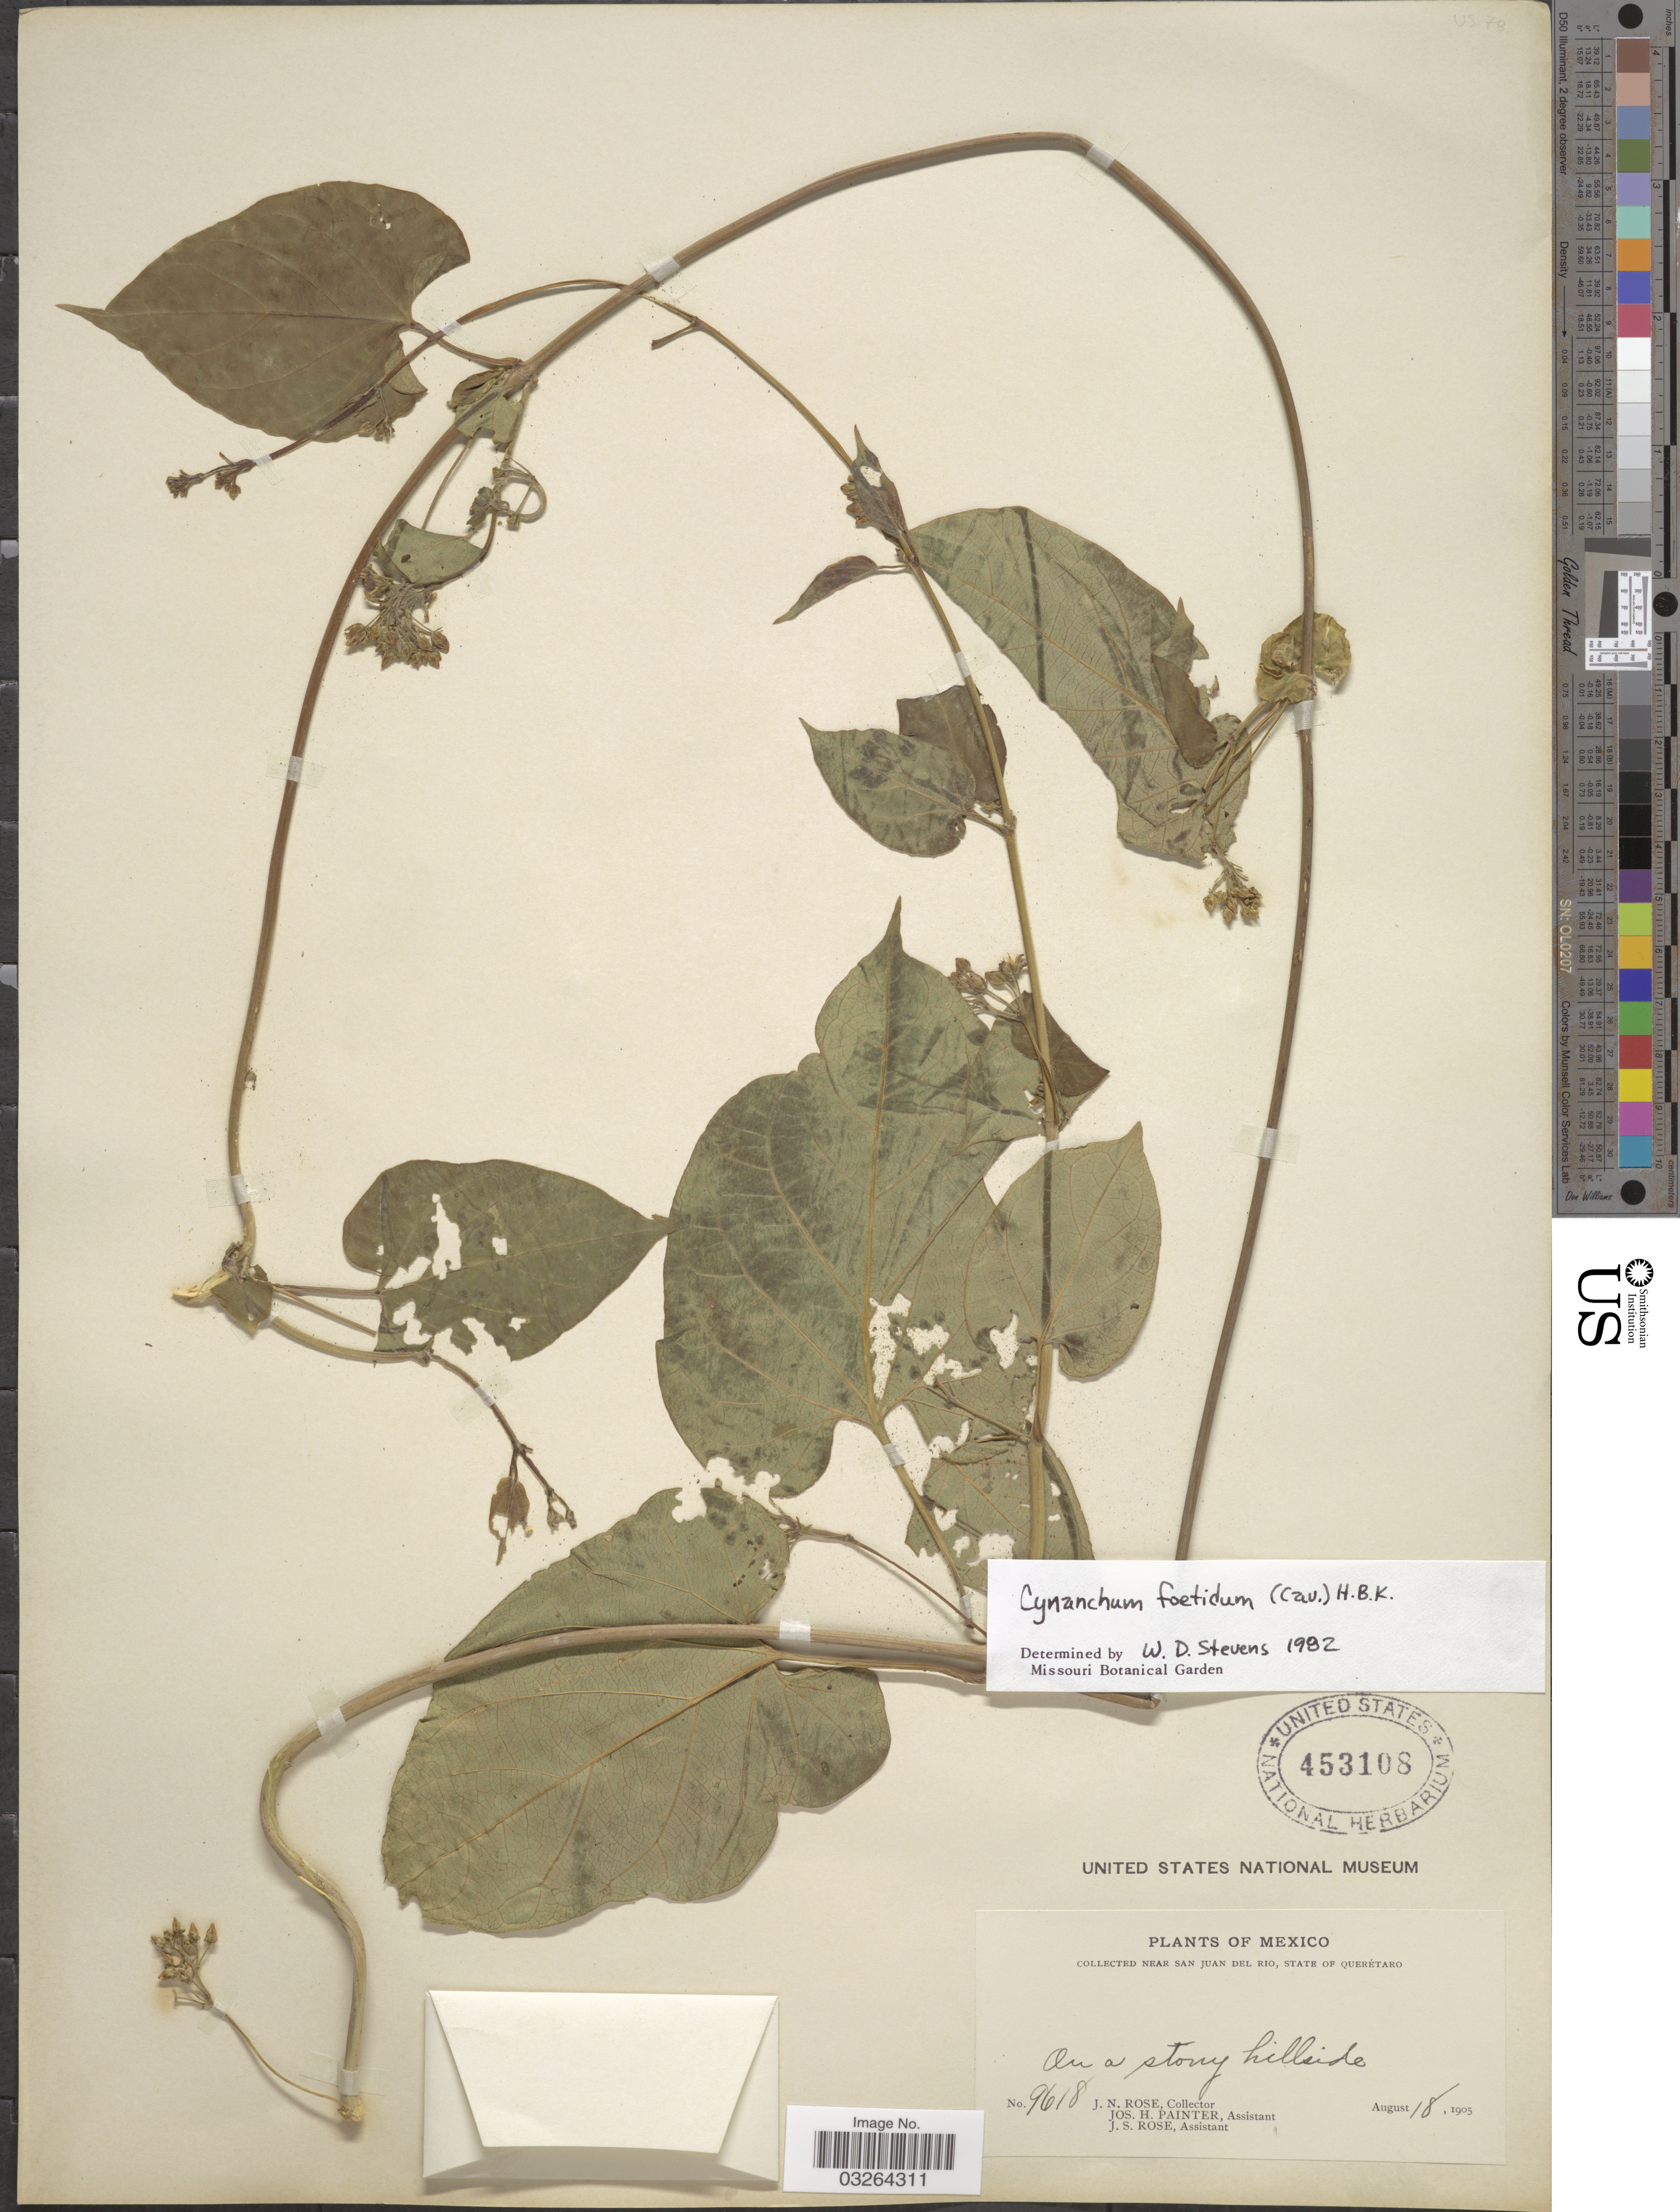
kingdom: Plantae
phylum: Tracheophyta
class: Magnoliopsida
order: Gentianales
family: Apocynaceae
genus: Cynanchum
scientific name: Cynanchum foetidum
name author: (Cav.) Kunth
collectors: J. N. Rose, J. H. Painter & J. S. Rose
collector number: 9618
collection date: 1905-08-18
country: Mexico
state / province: Querétaro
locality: Near San Juan del Rio. On a stony hillside.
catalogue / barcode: US 453108